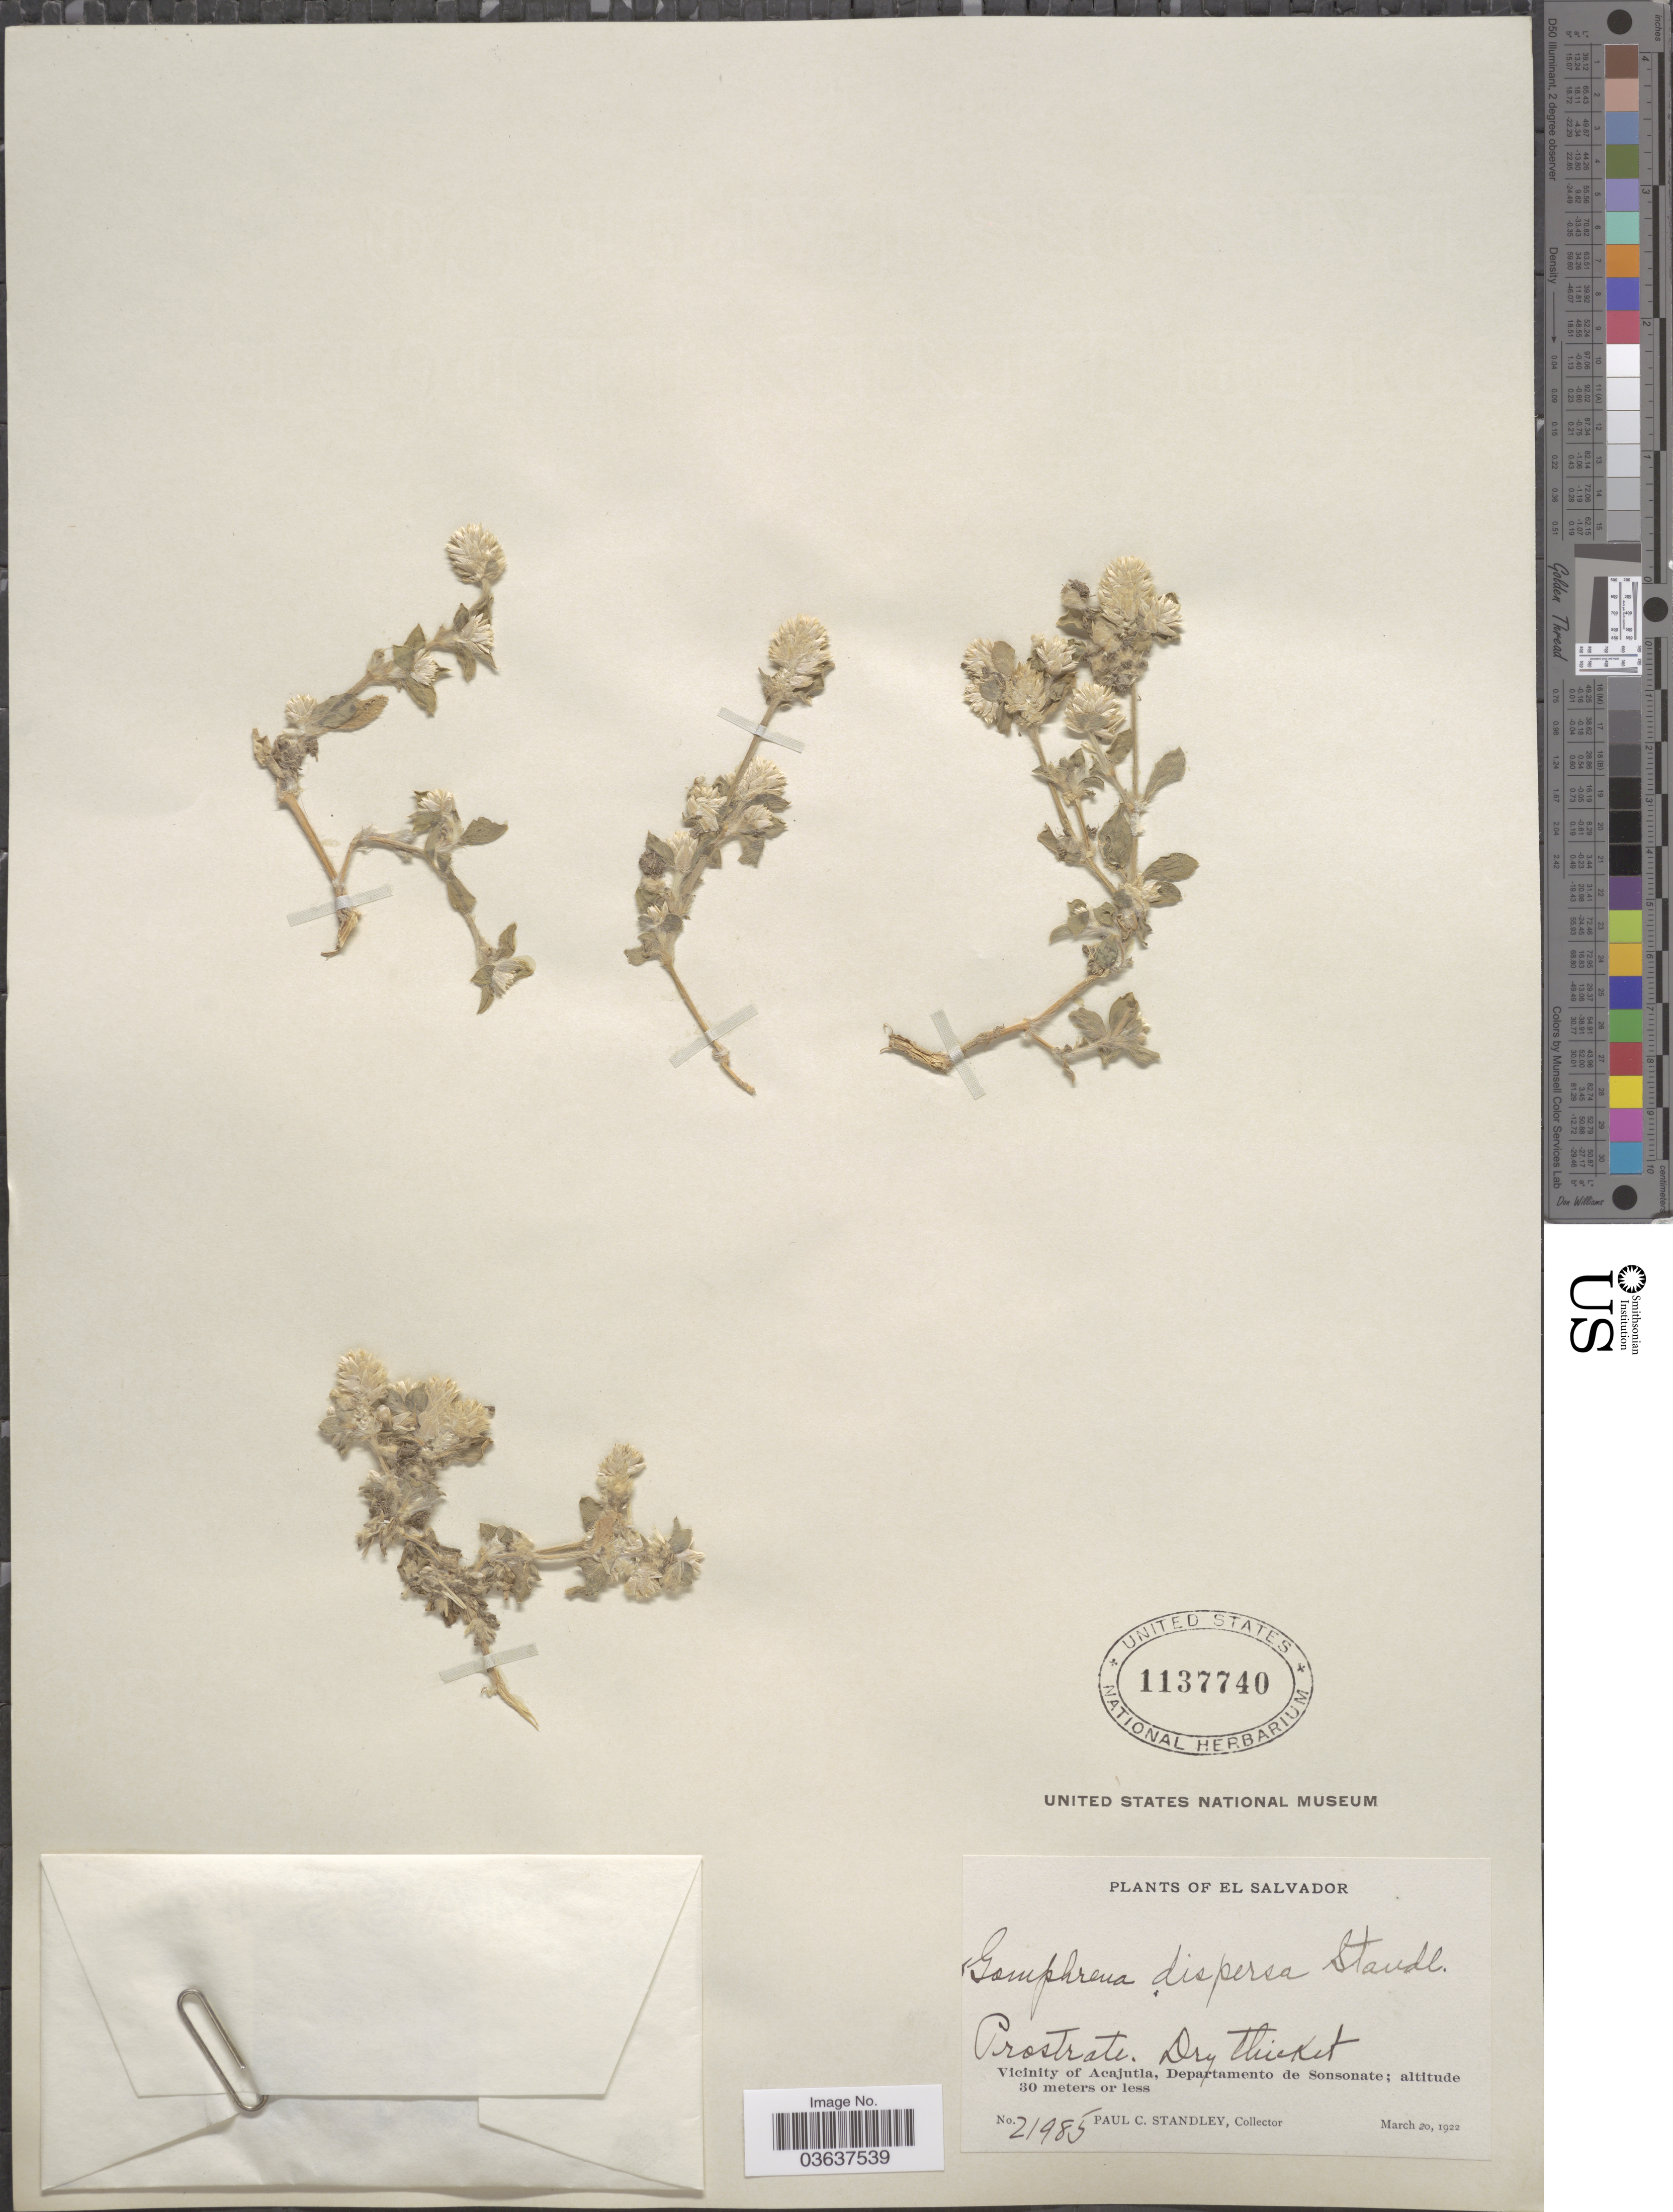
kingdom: Plantae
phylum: Tracheophyta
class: Magnoliopsida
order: Caryophyllales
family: Amaranthaceae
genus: Gomphrena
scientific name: Gomphrena dispersa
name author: Standl.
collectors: P. C. Standley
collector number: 21985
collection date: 1922-03-20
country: El Salvador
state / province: Sonsonate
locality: Vicinity of Acajutla, Departamento de Sonsonate.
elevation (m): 30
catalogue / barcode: US 1137740